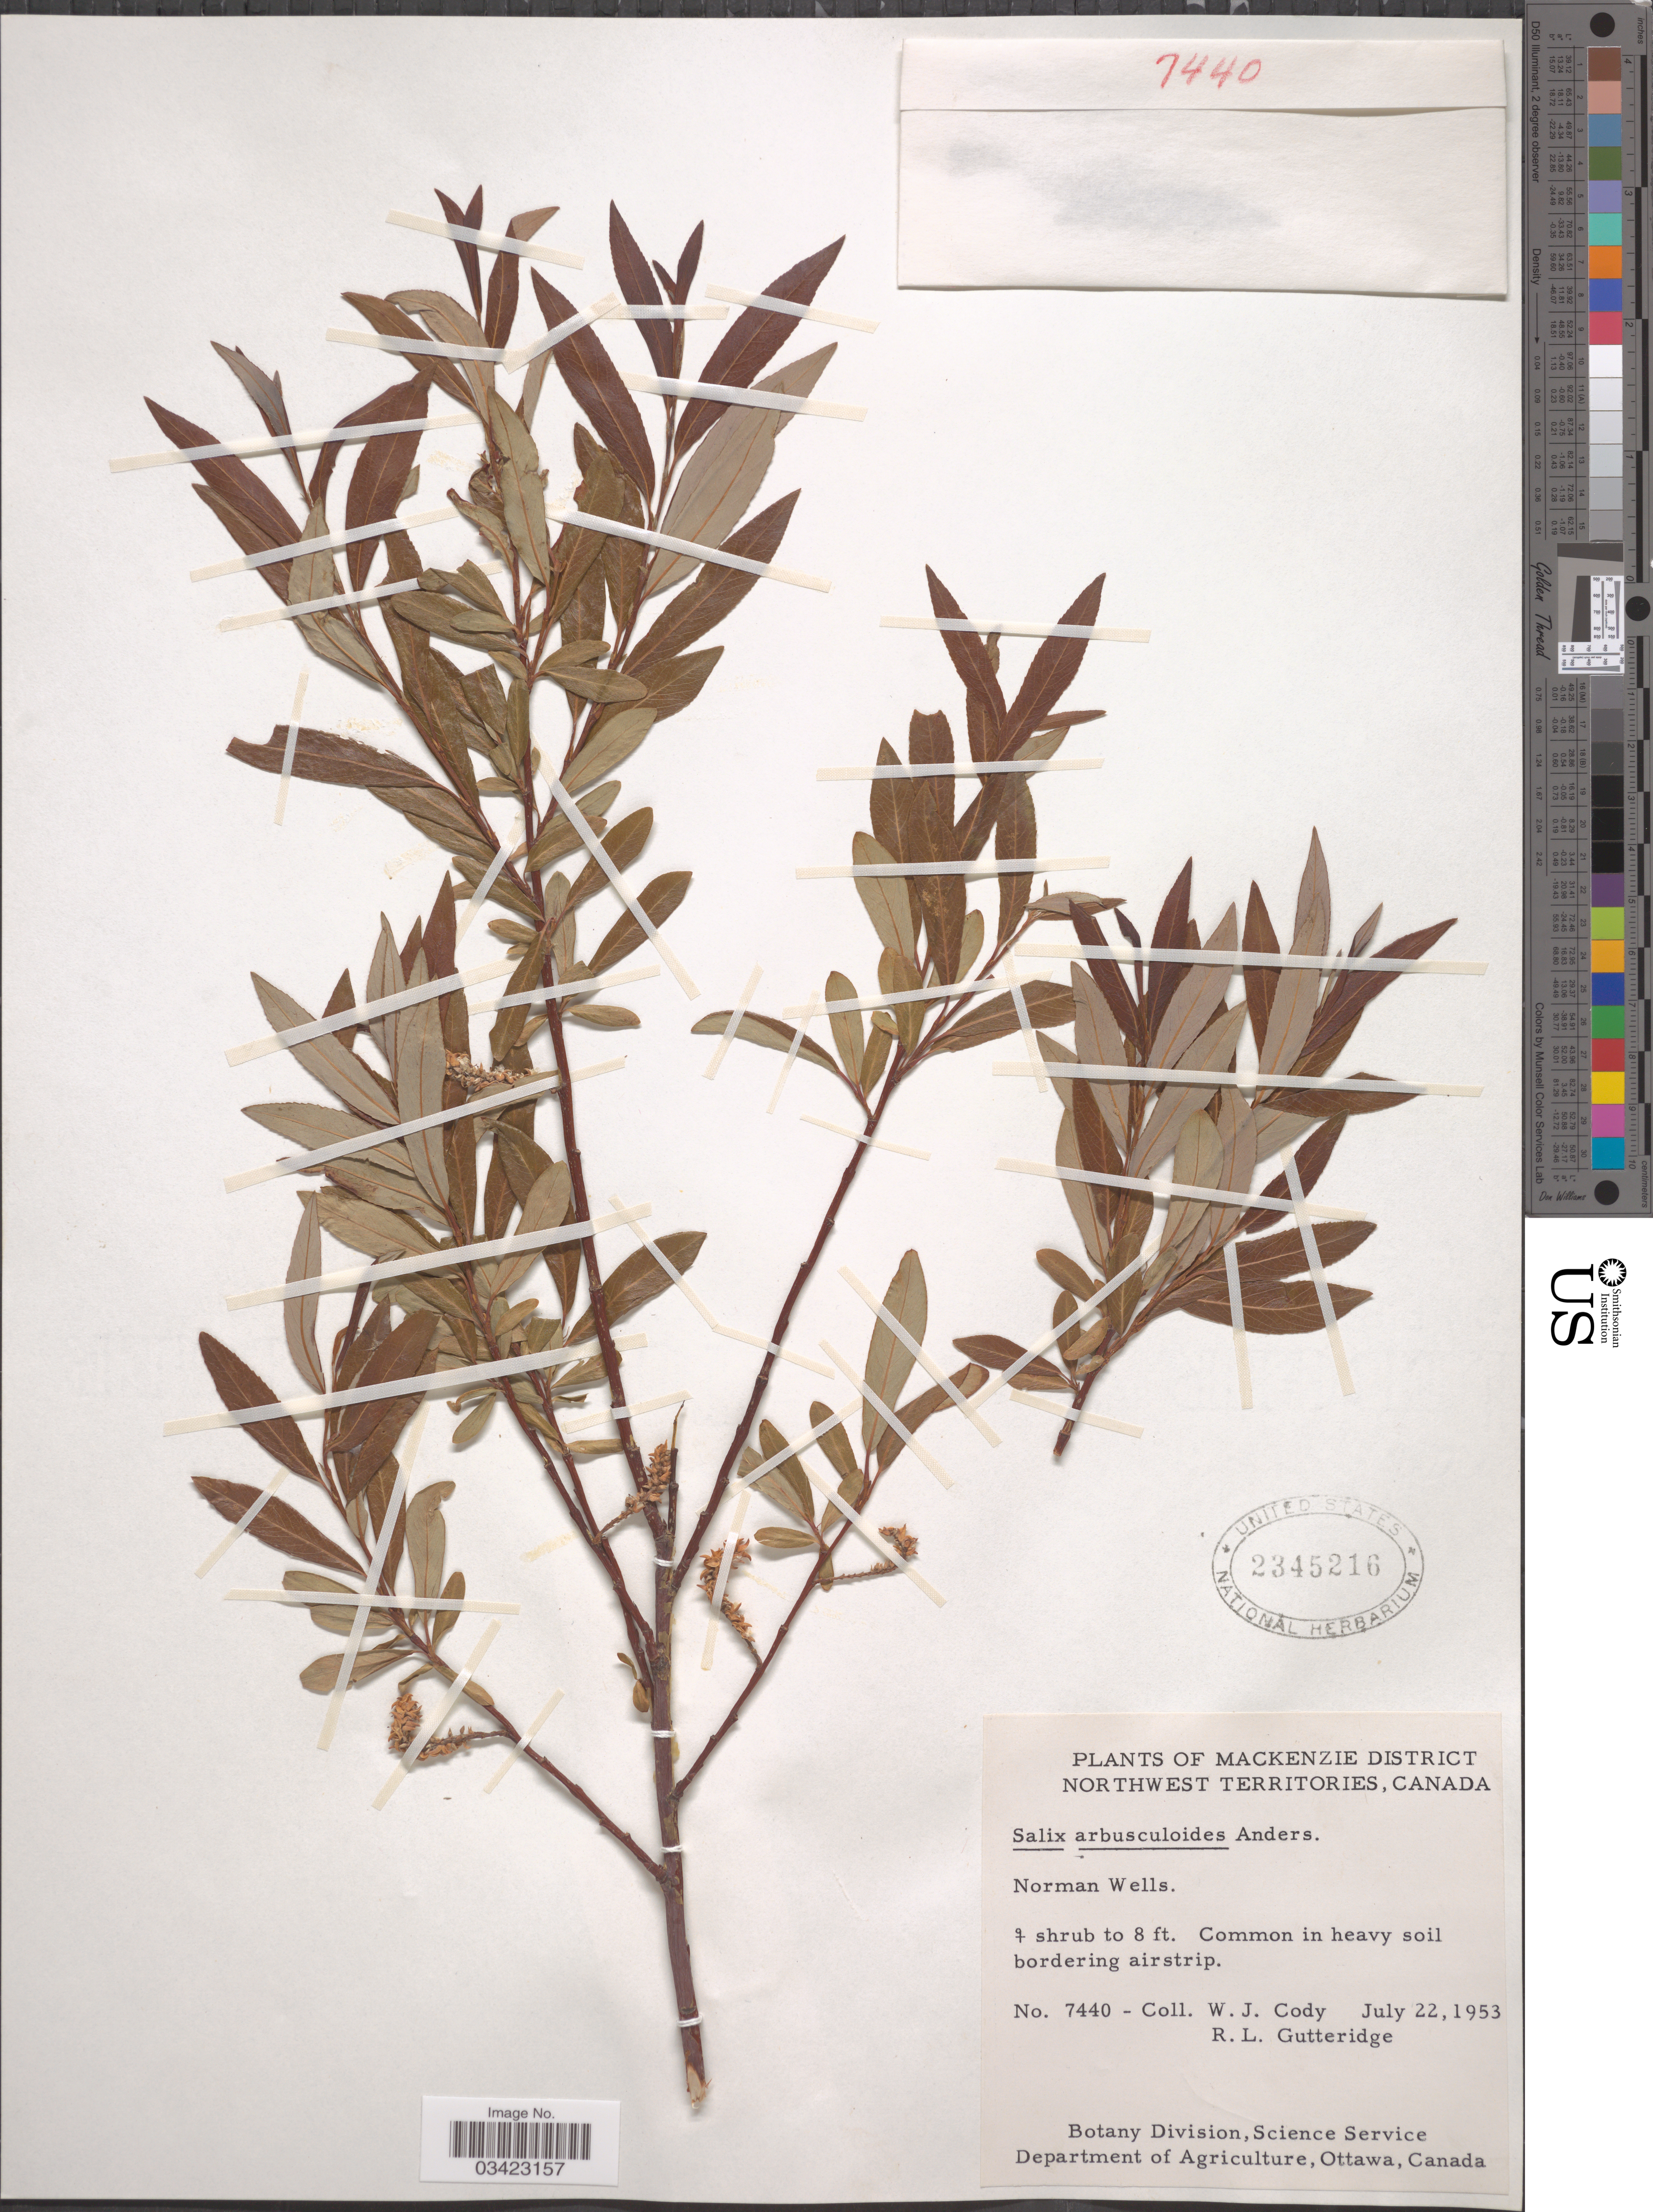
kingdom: Plantae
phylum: Tracheophyta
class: Magnoliopsida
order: Malpighiales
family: Salicaceae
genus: Salix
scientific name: Salix arbusculoides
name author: Andersson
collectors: W. Cody & R. Gutteridge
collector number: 7440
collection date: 1953-07-22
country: Canada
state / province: Northwest Territories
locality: Mackenzie District. Norman Wells. In heavy soil bordering airstrip.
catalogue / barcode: US 2345216